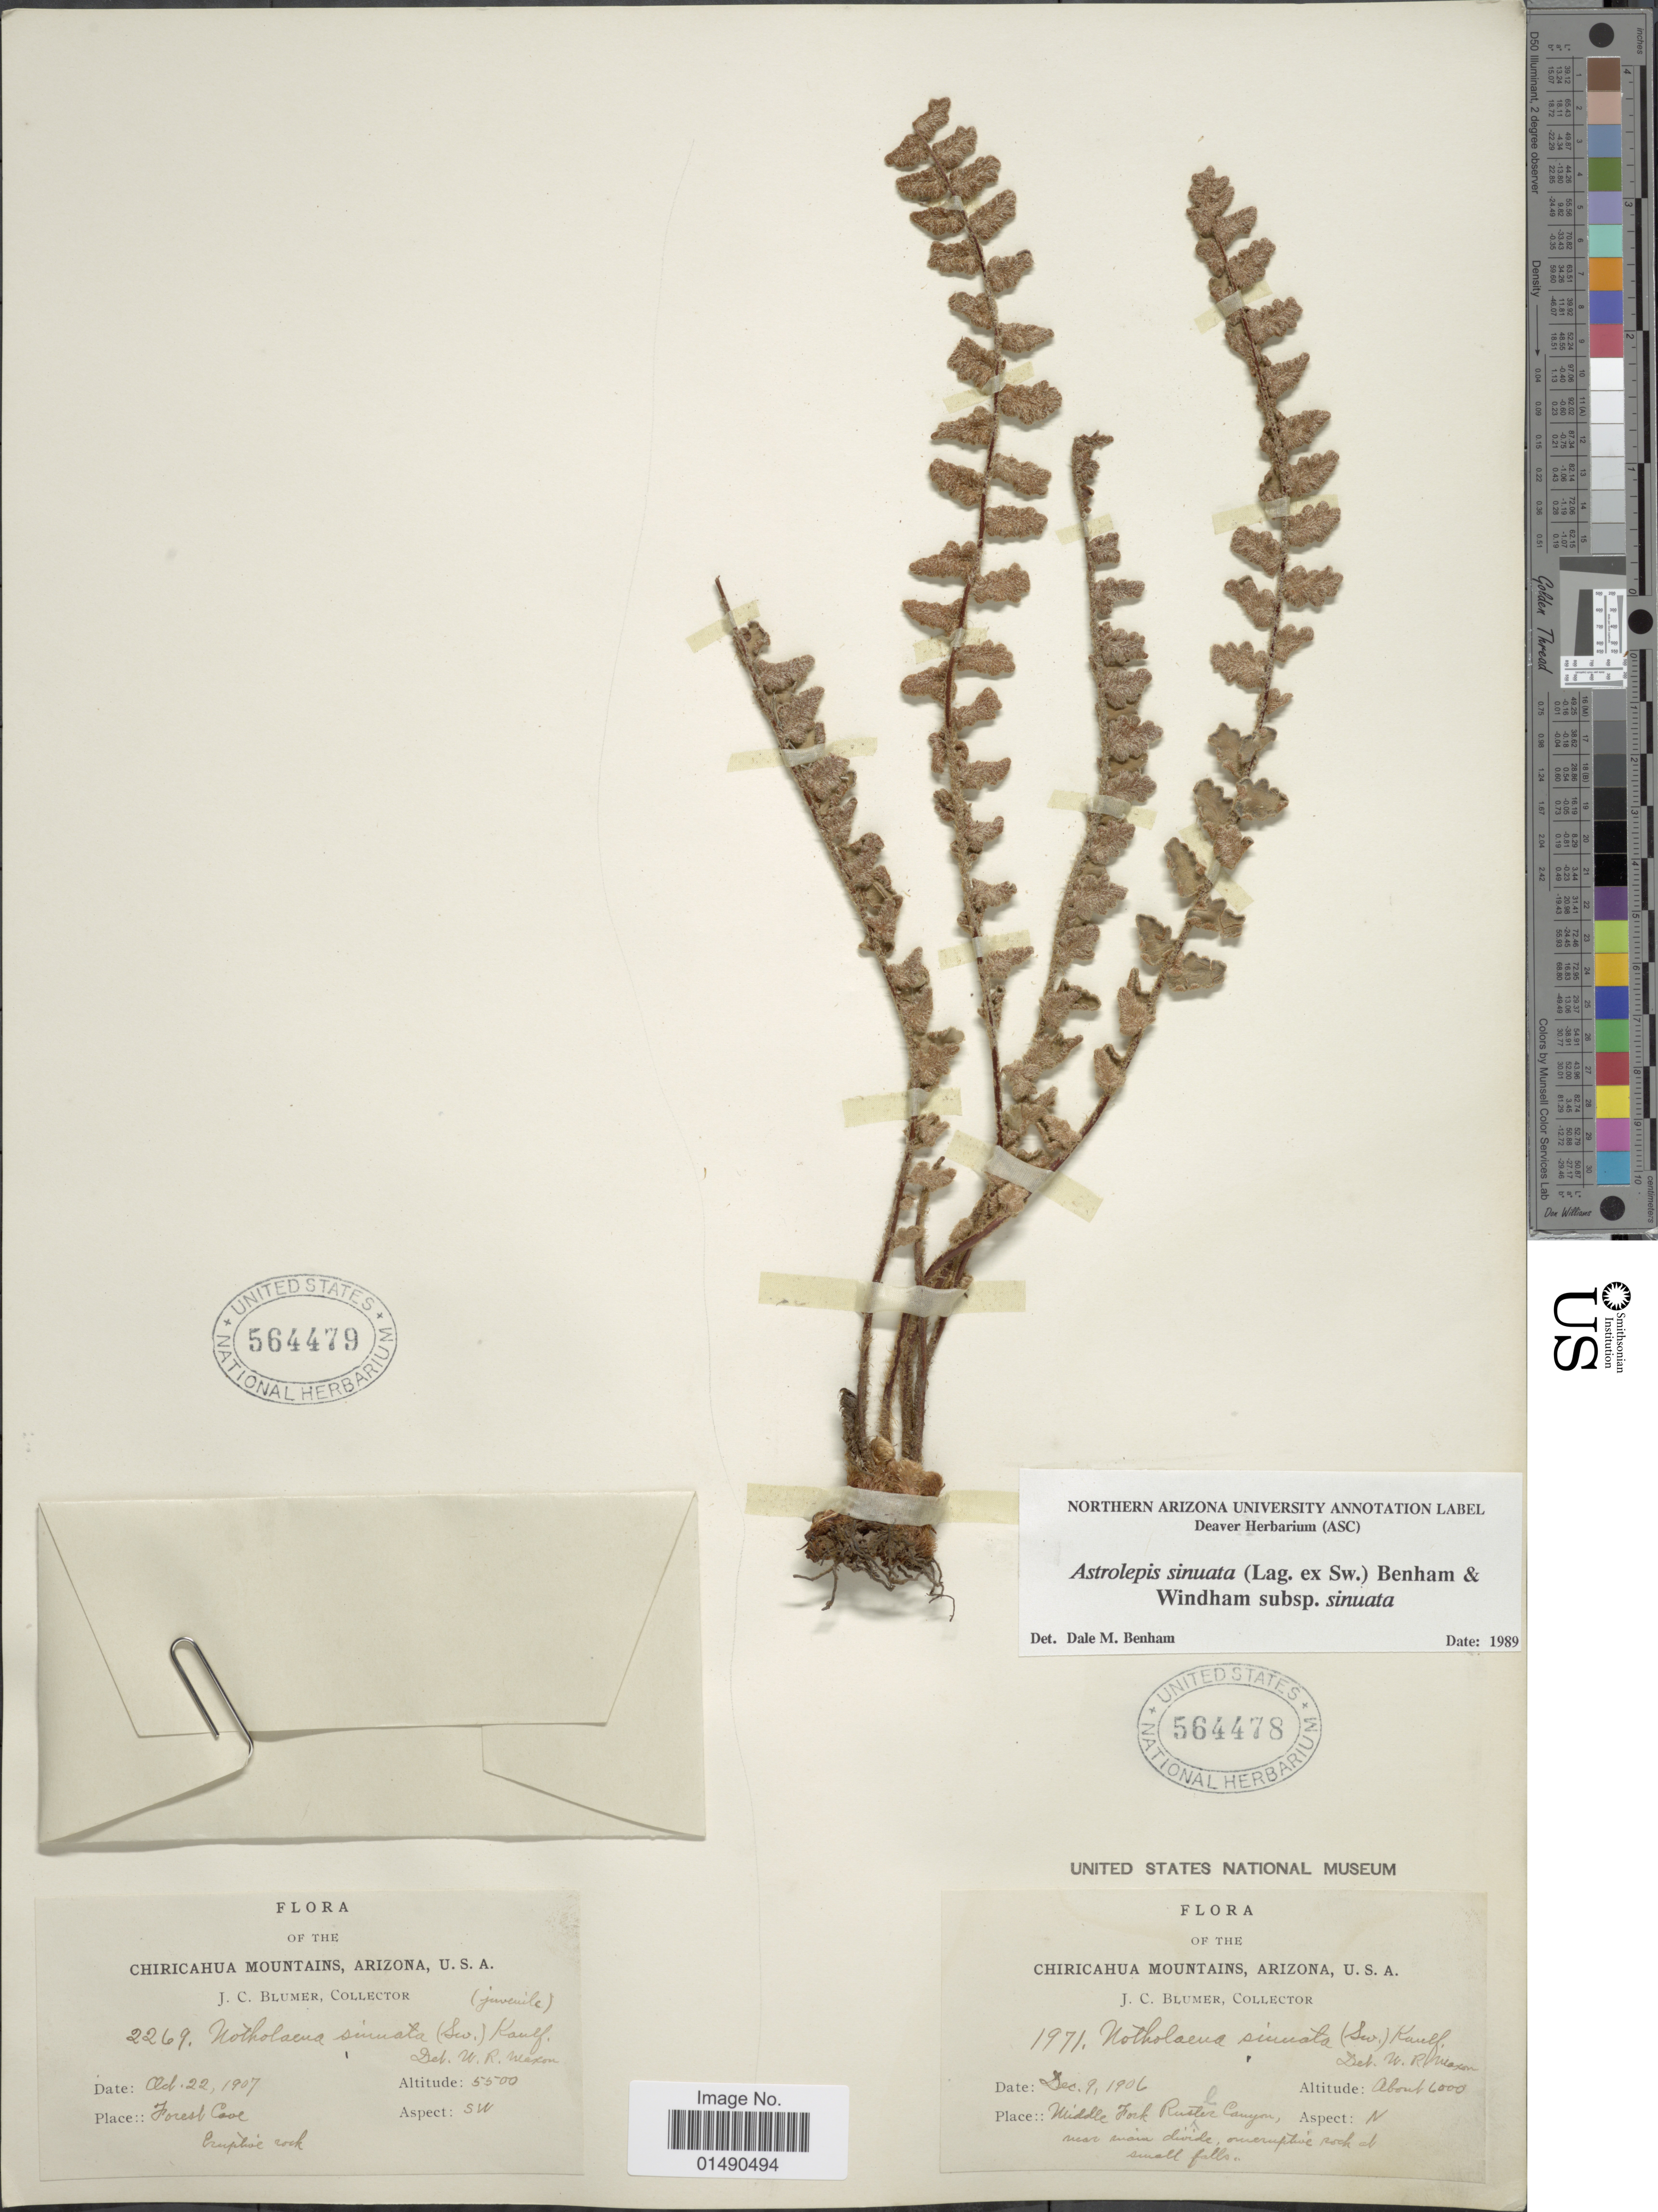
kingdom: Plantae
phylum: Tracheophyta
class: Polypodiopsida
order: Polypodiales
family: Pteridaceae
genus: Astrolepis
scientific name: Astrolepis sinuata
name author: (Lag. ex Sw.) D.M. Benham & Windham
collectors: J. C. Blumer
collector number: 1971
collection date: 1906-12-09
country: United States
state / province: Arizona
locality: Chiricahua Mountains, Middle Fork Rustler Canyon, near main divide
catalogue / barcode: US 564478-2